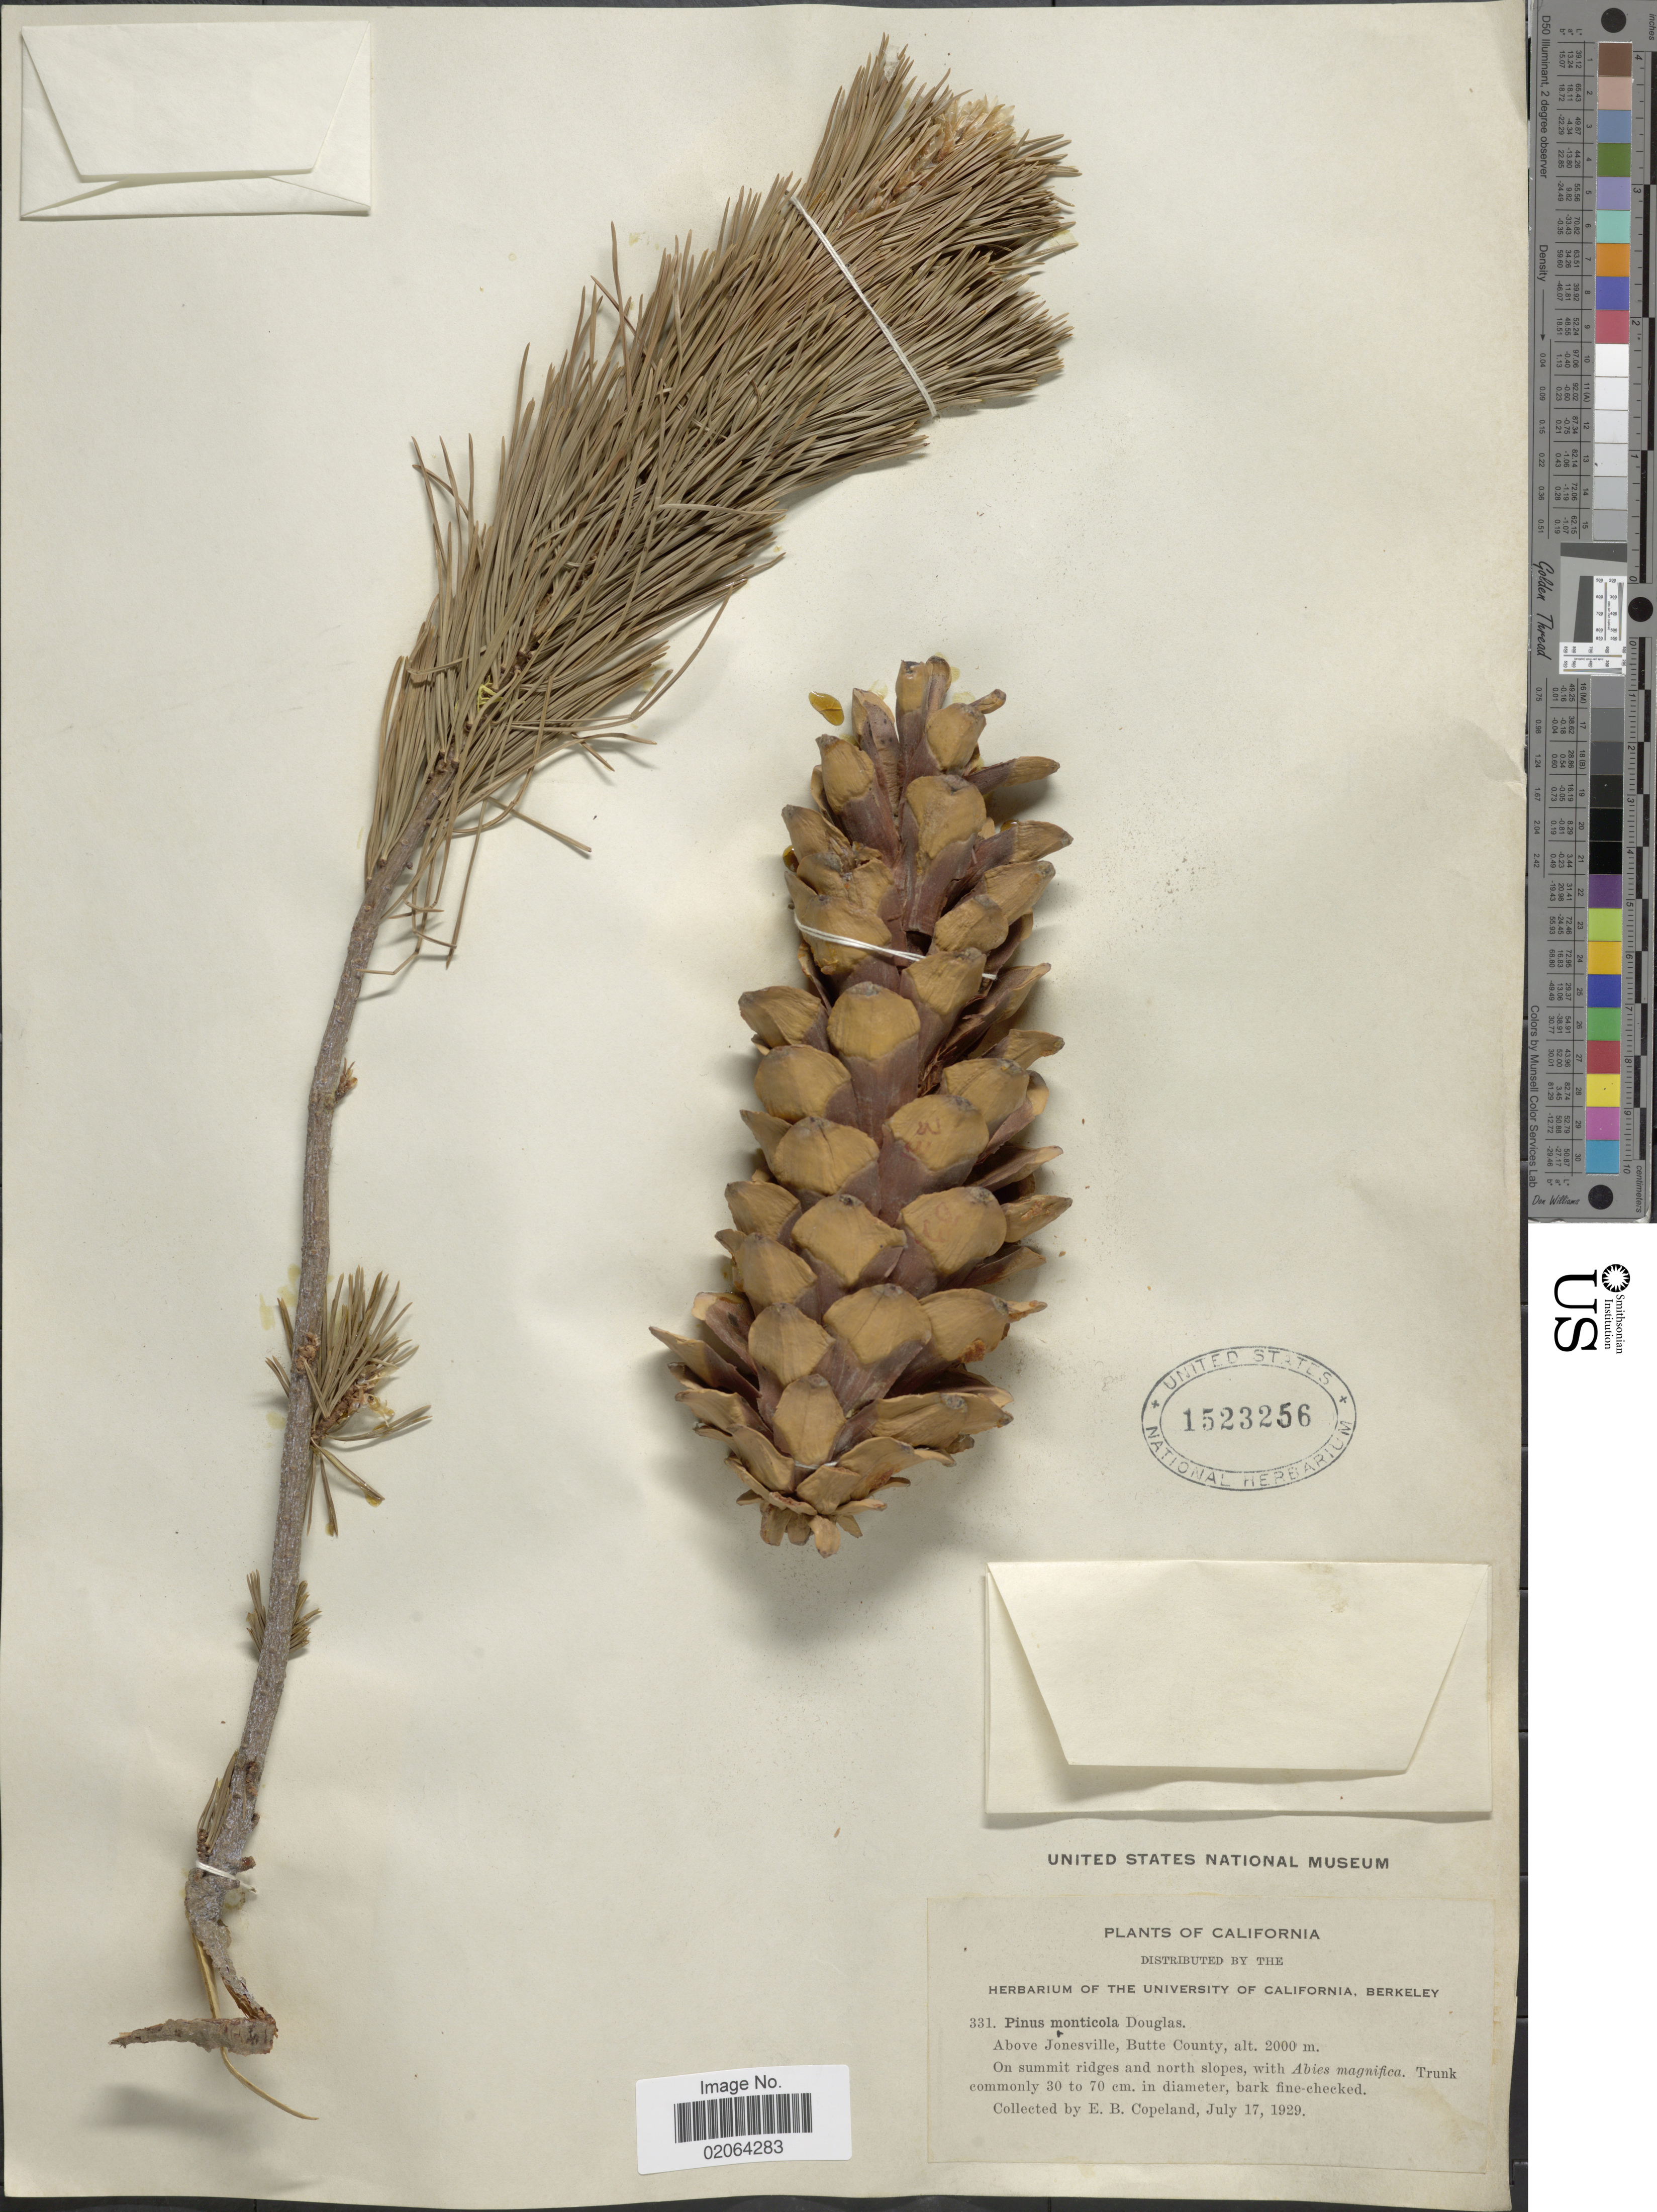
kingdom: Plantae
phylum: Tracheophyta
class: Pinopsida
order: Pinales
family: Pinaceae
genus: Pinus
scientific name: Pinus monticola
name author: Douglas ex D. Don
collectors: E. B. Copeland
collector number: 331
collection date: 1929-07-17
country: United States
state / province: California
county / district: Butte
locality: California. Above Jonesville, Butte County. On summit ridges and north slopes.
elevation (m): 2000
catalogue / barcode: US 1523256